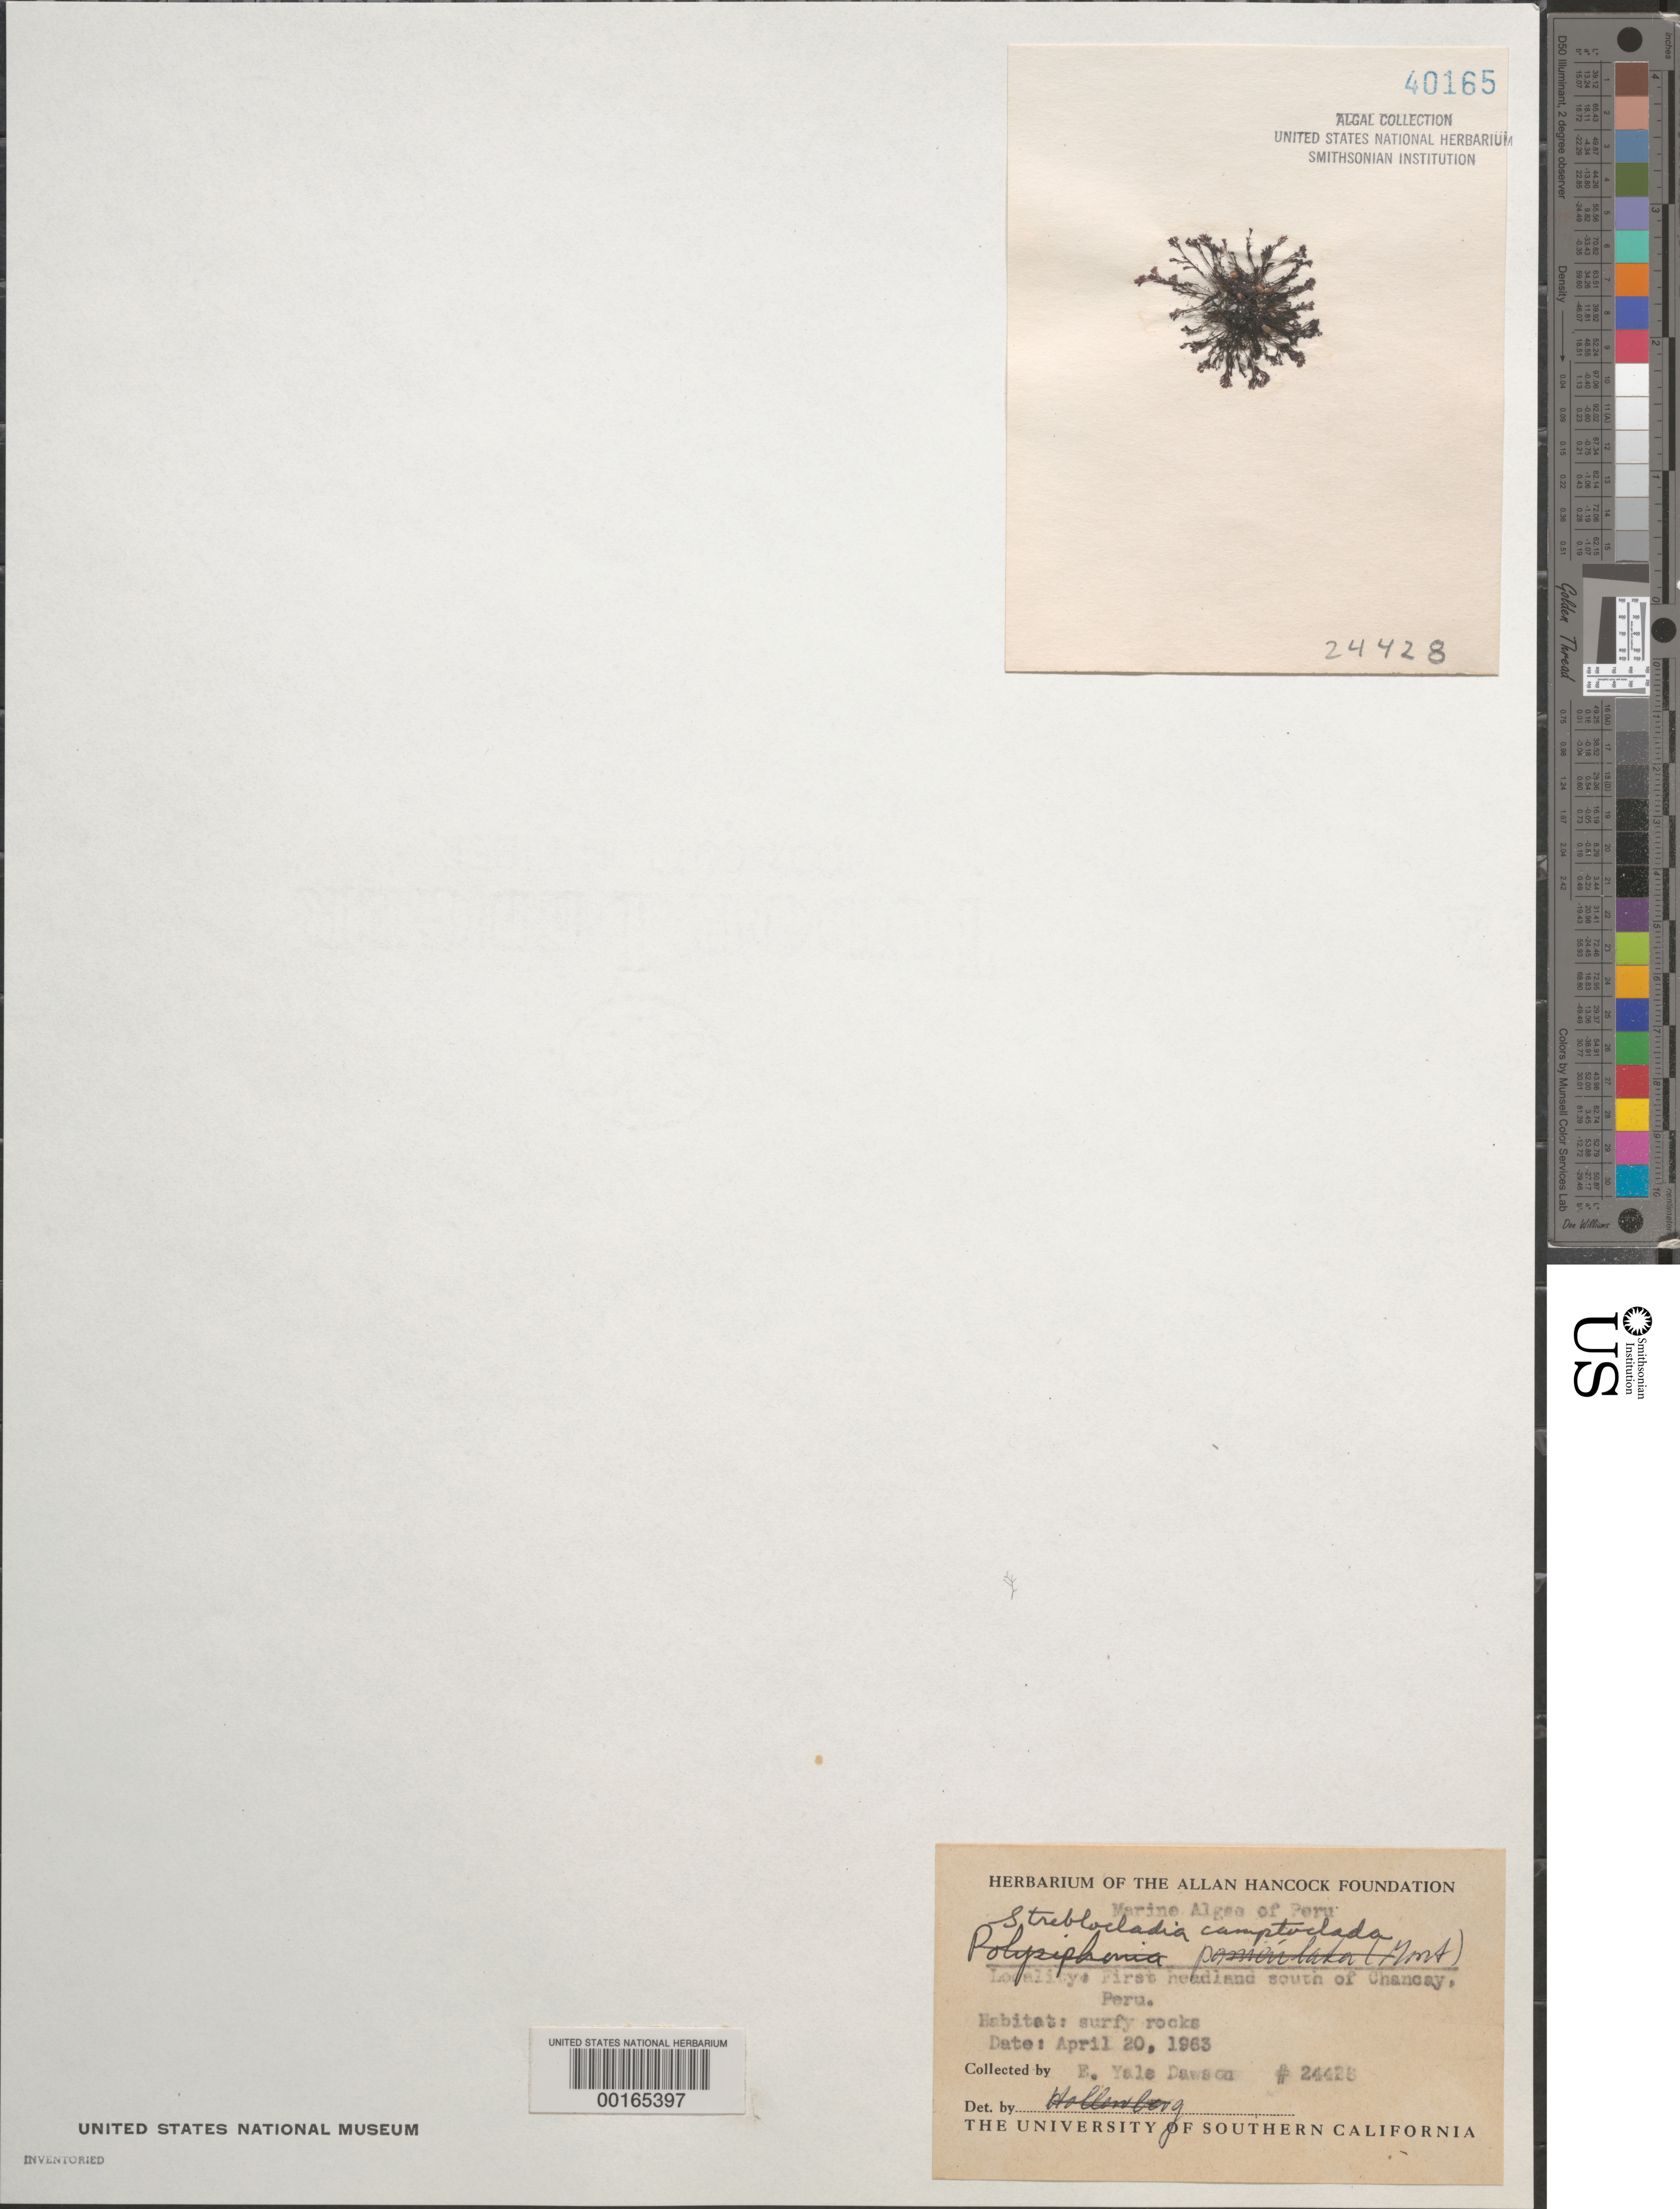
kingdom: Plantae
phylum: Rhodophyta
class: Florideophyceae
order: Ceramiales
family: Rhodomelaceae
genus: Streblocladia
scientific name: Streblocladia camptoclada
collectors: E. Y. Dawson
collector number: EYD 24426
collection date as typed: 20 Apr 1963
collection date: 1963-04-20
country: Peru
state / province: Lima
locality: First headland south of chancay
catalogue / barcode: US 40165